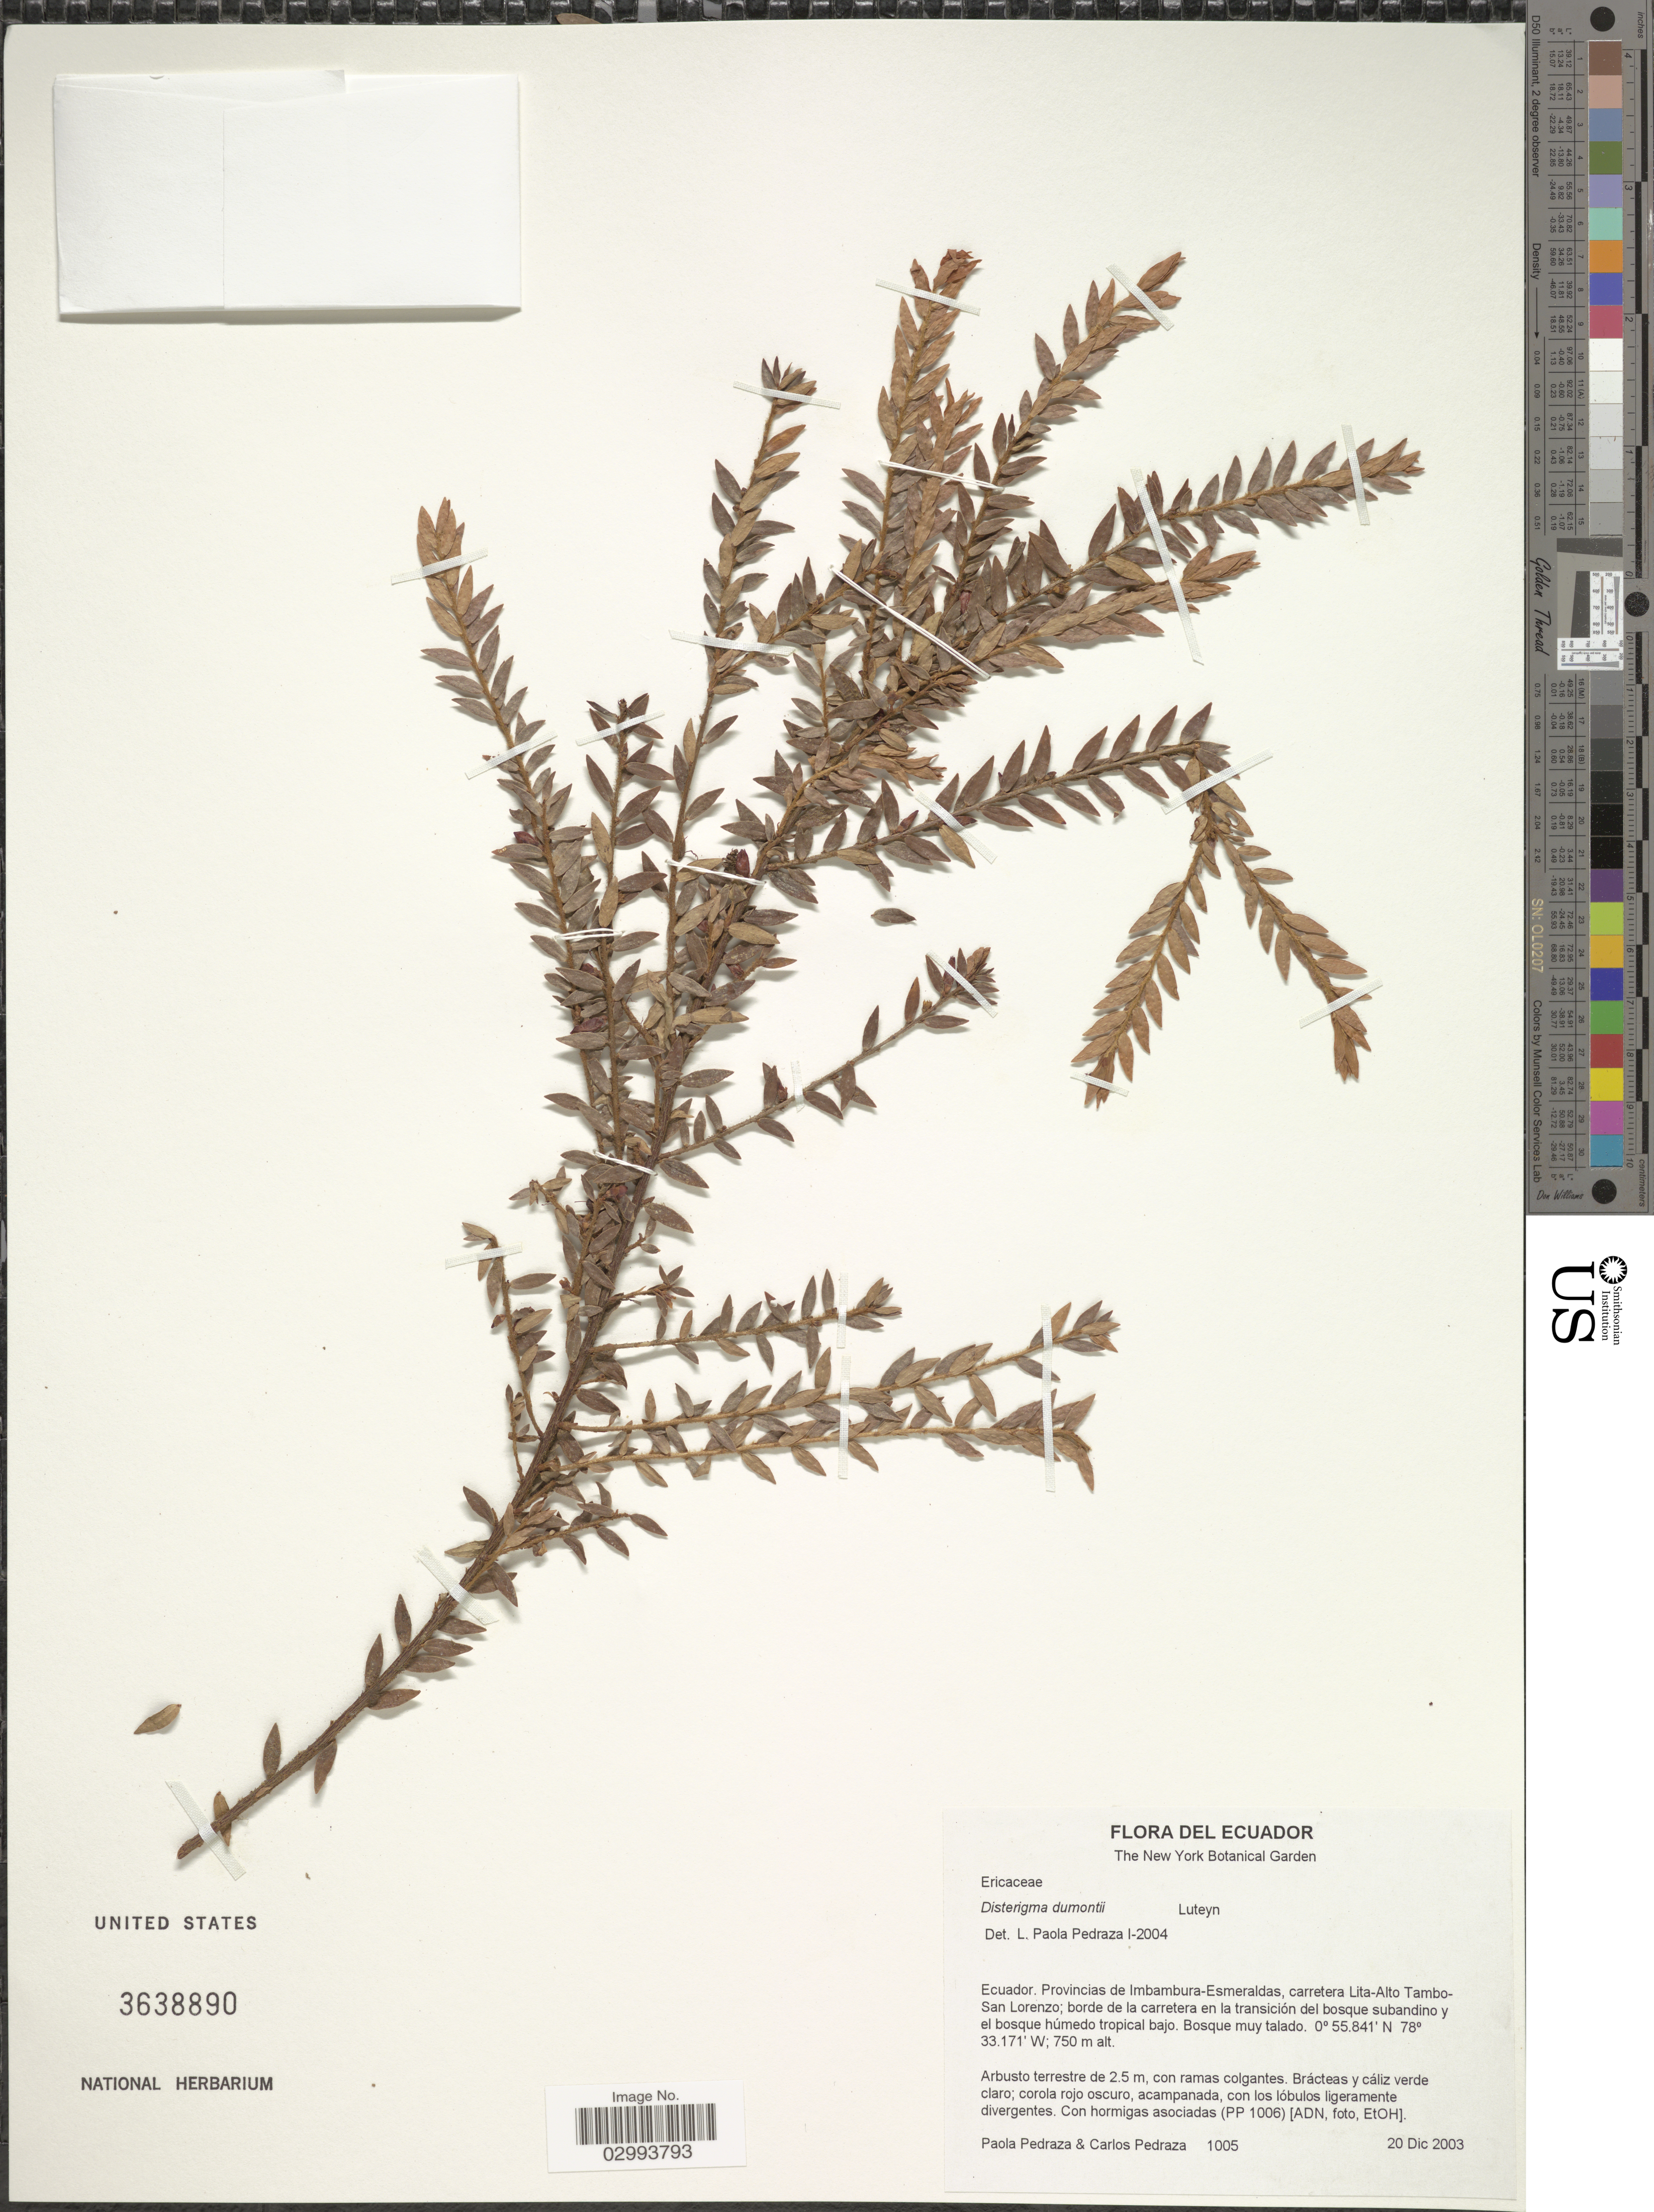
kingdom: Plantae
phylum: Tracheophyta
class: Magnoliopsida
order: Ericales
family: Ericaceae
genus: Disterigma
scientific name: Disterigma dumontii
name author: Luteyn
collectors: P. Pedraza & C. Pedraza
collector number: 1005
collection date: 2003-12-20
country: Ecuador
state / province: Esmeraldas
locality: Provincias de Imbambura-Esmeraldas, carretera Lita-Alto Tambo-San Lorenzo.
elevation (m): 750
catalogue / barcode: US 3638890